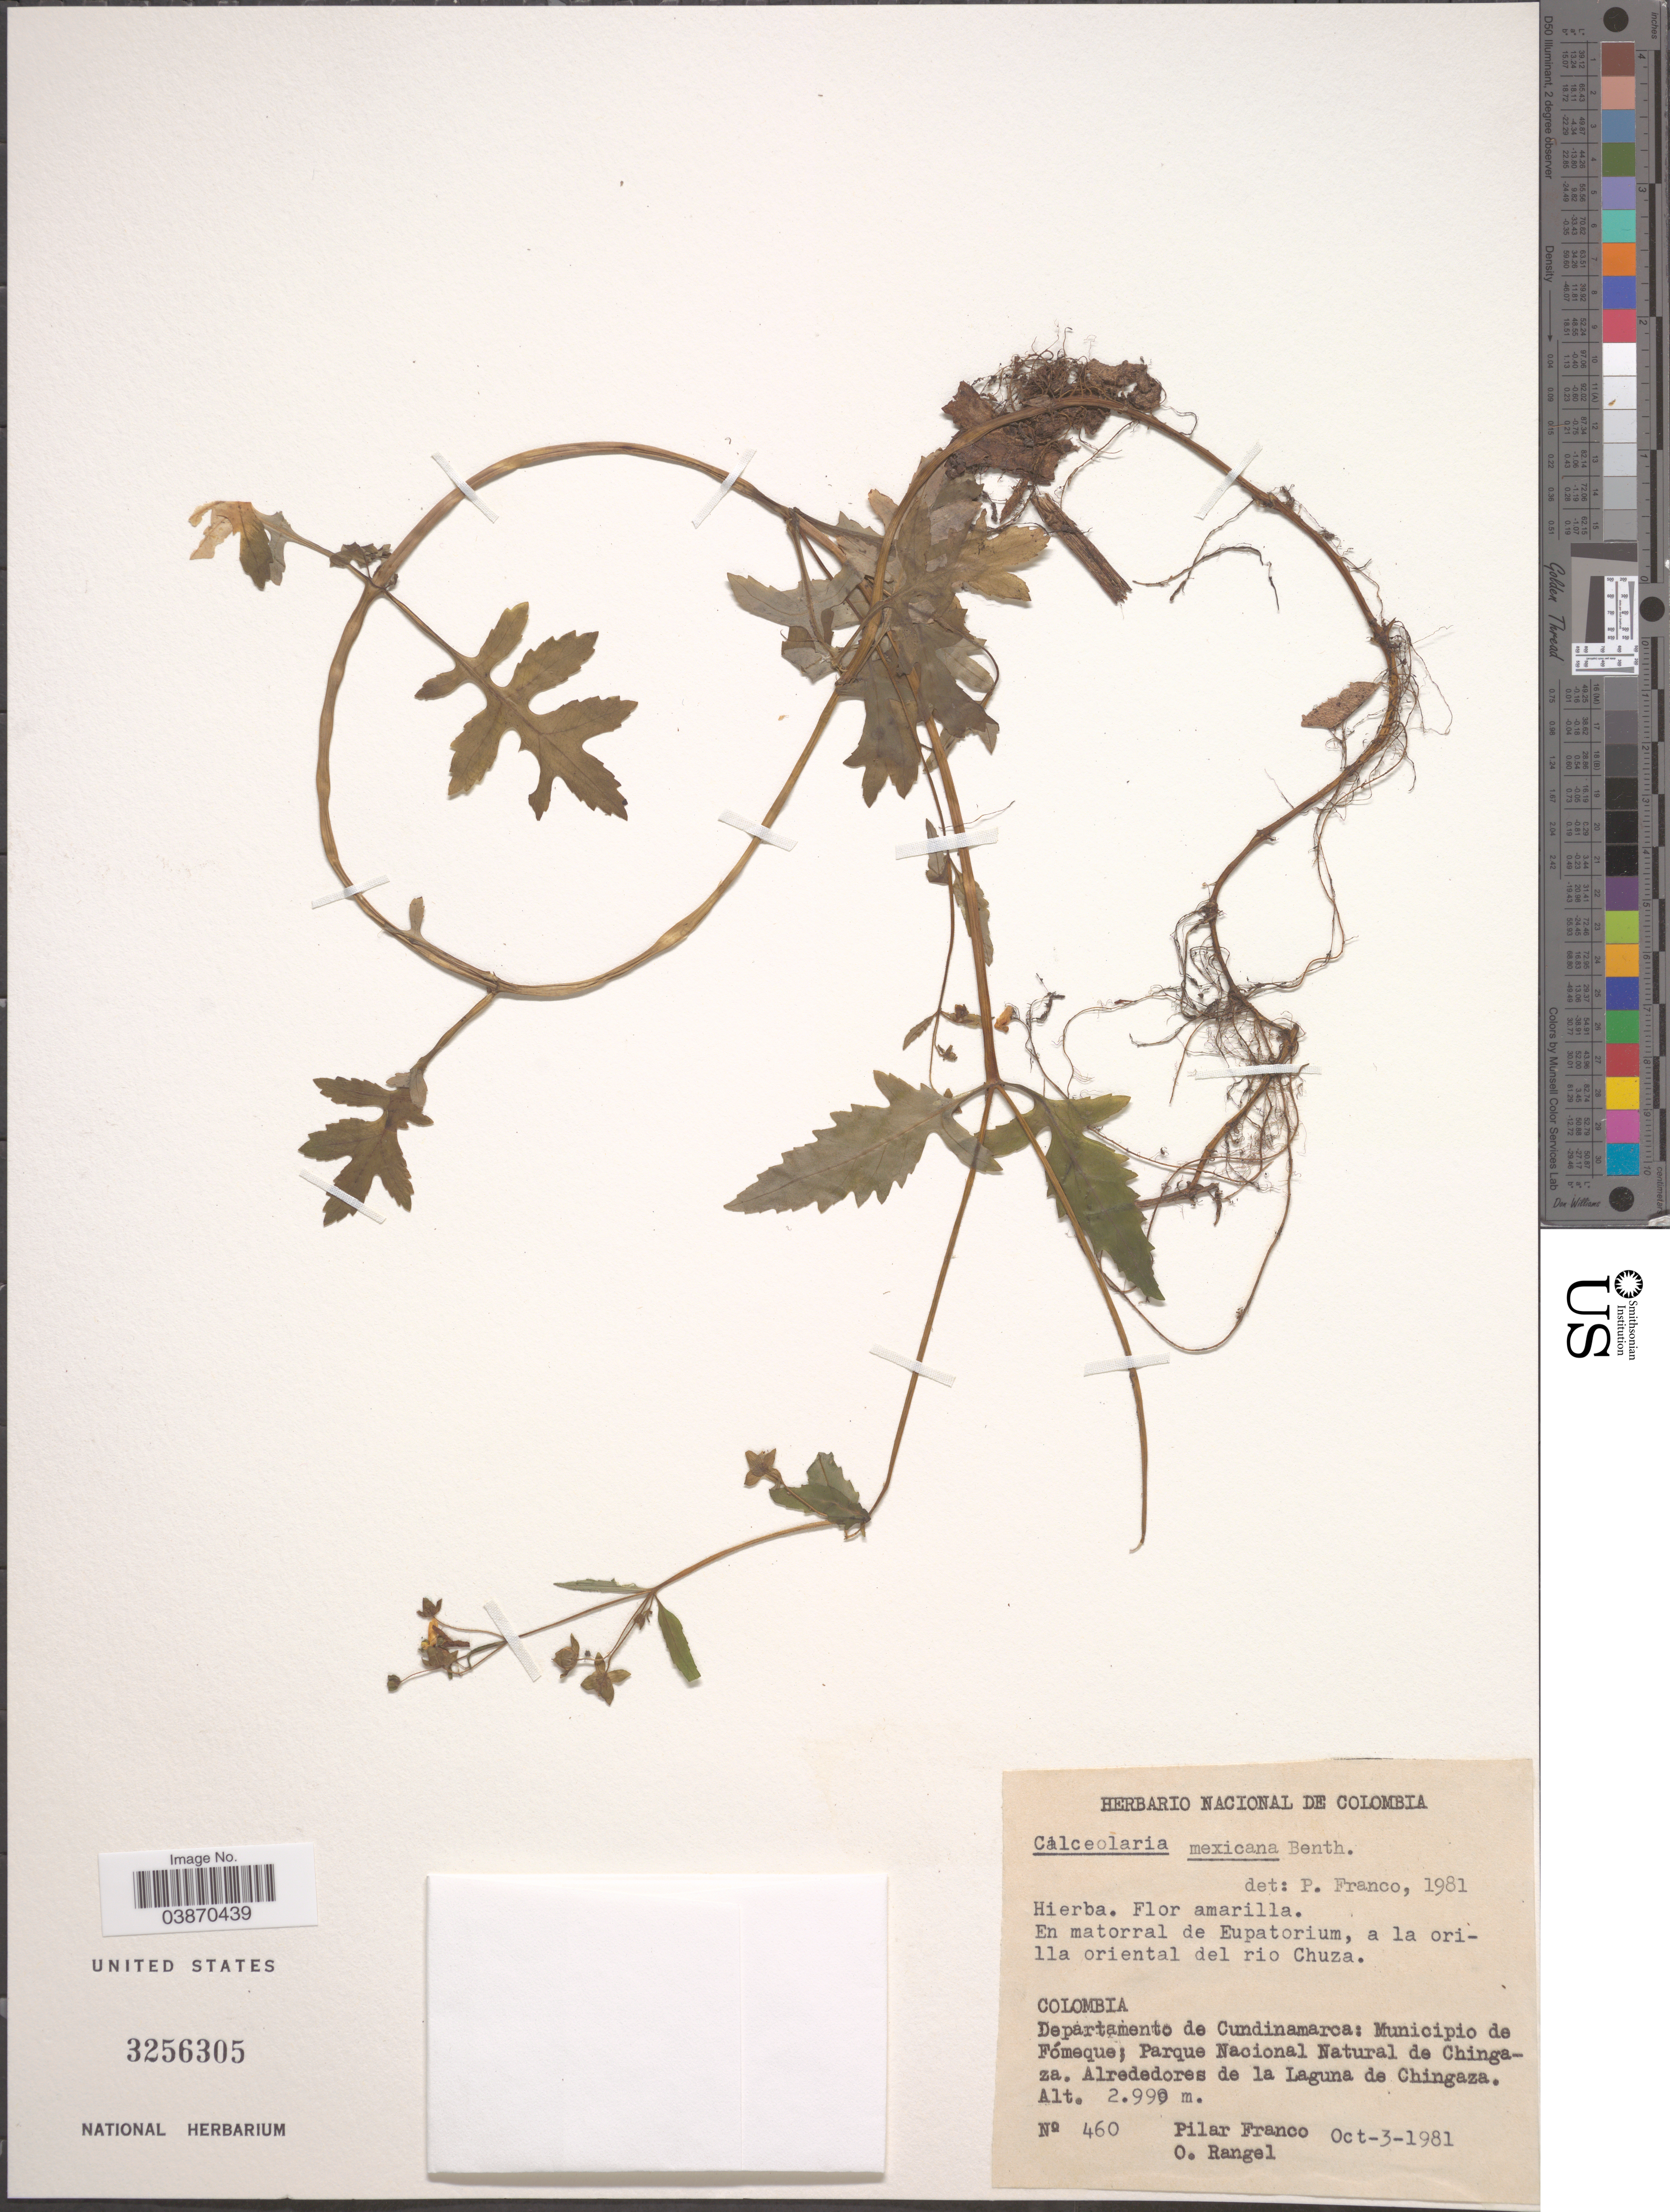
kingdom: Plantae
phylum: Tracheophyta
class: Magnoliopsida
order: Lamiales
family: Calceolariaceae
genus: Calceolaria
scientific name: Calceolaria mexicana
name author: Benth.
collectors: P. Franco Roselli & O. Rangel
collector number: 460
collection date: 1981-10-03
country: Colombia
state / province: Cundinamarca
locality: Departamento de Cundinamarca: Municipio de Fómeque; Parque Nacional Natural de Chingaza. Alrededores de la Laguna de Chingaza.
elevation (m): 2990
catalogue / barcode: US 3256305